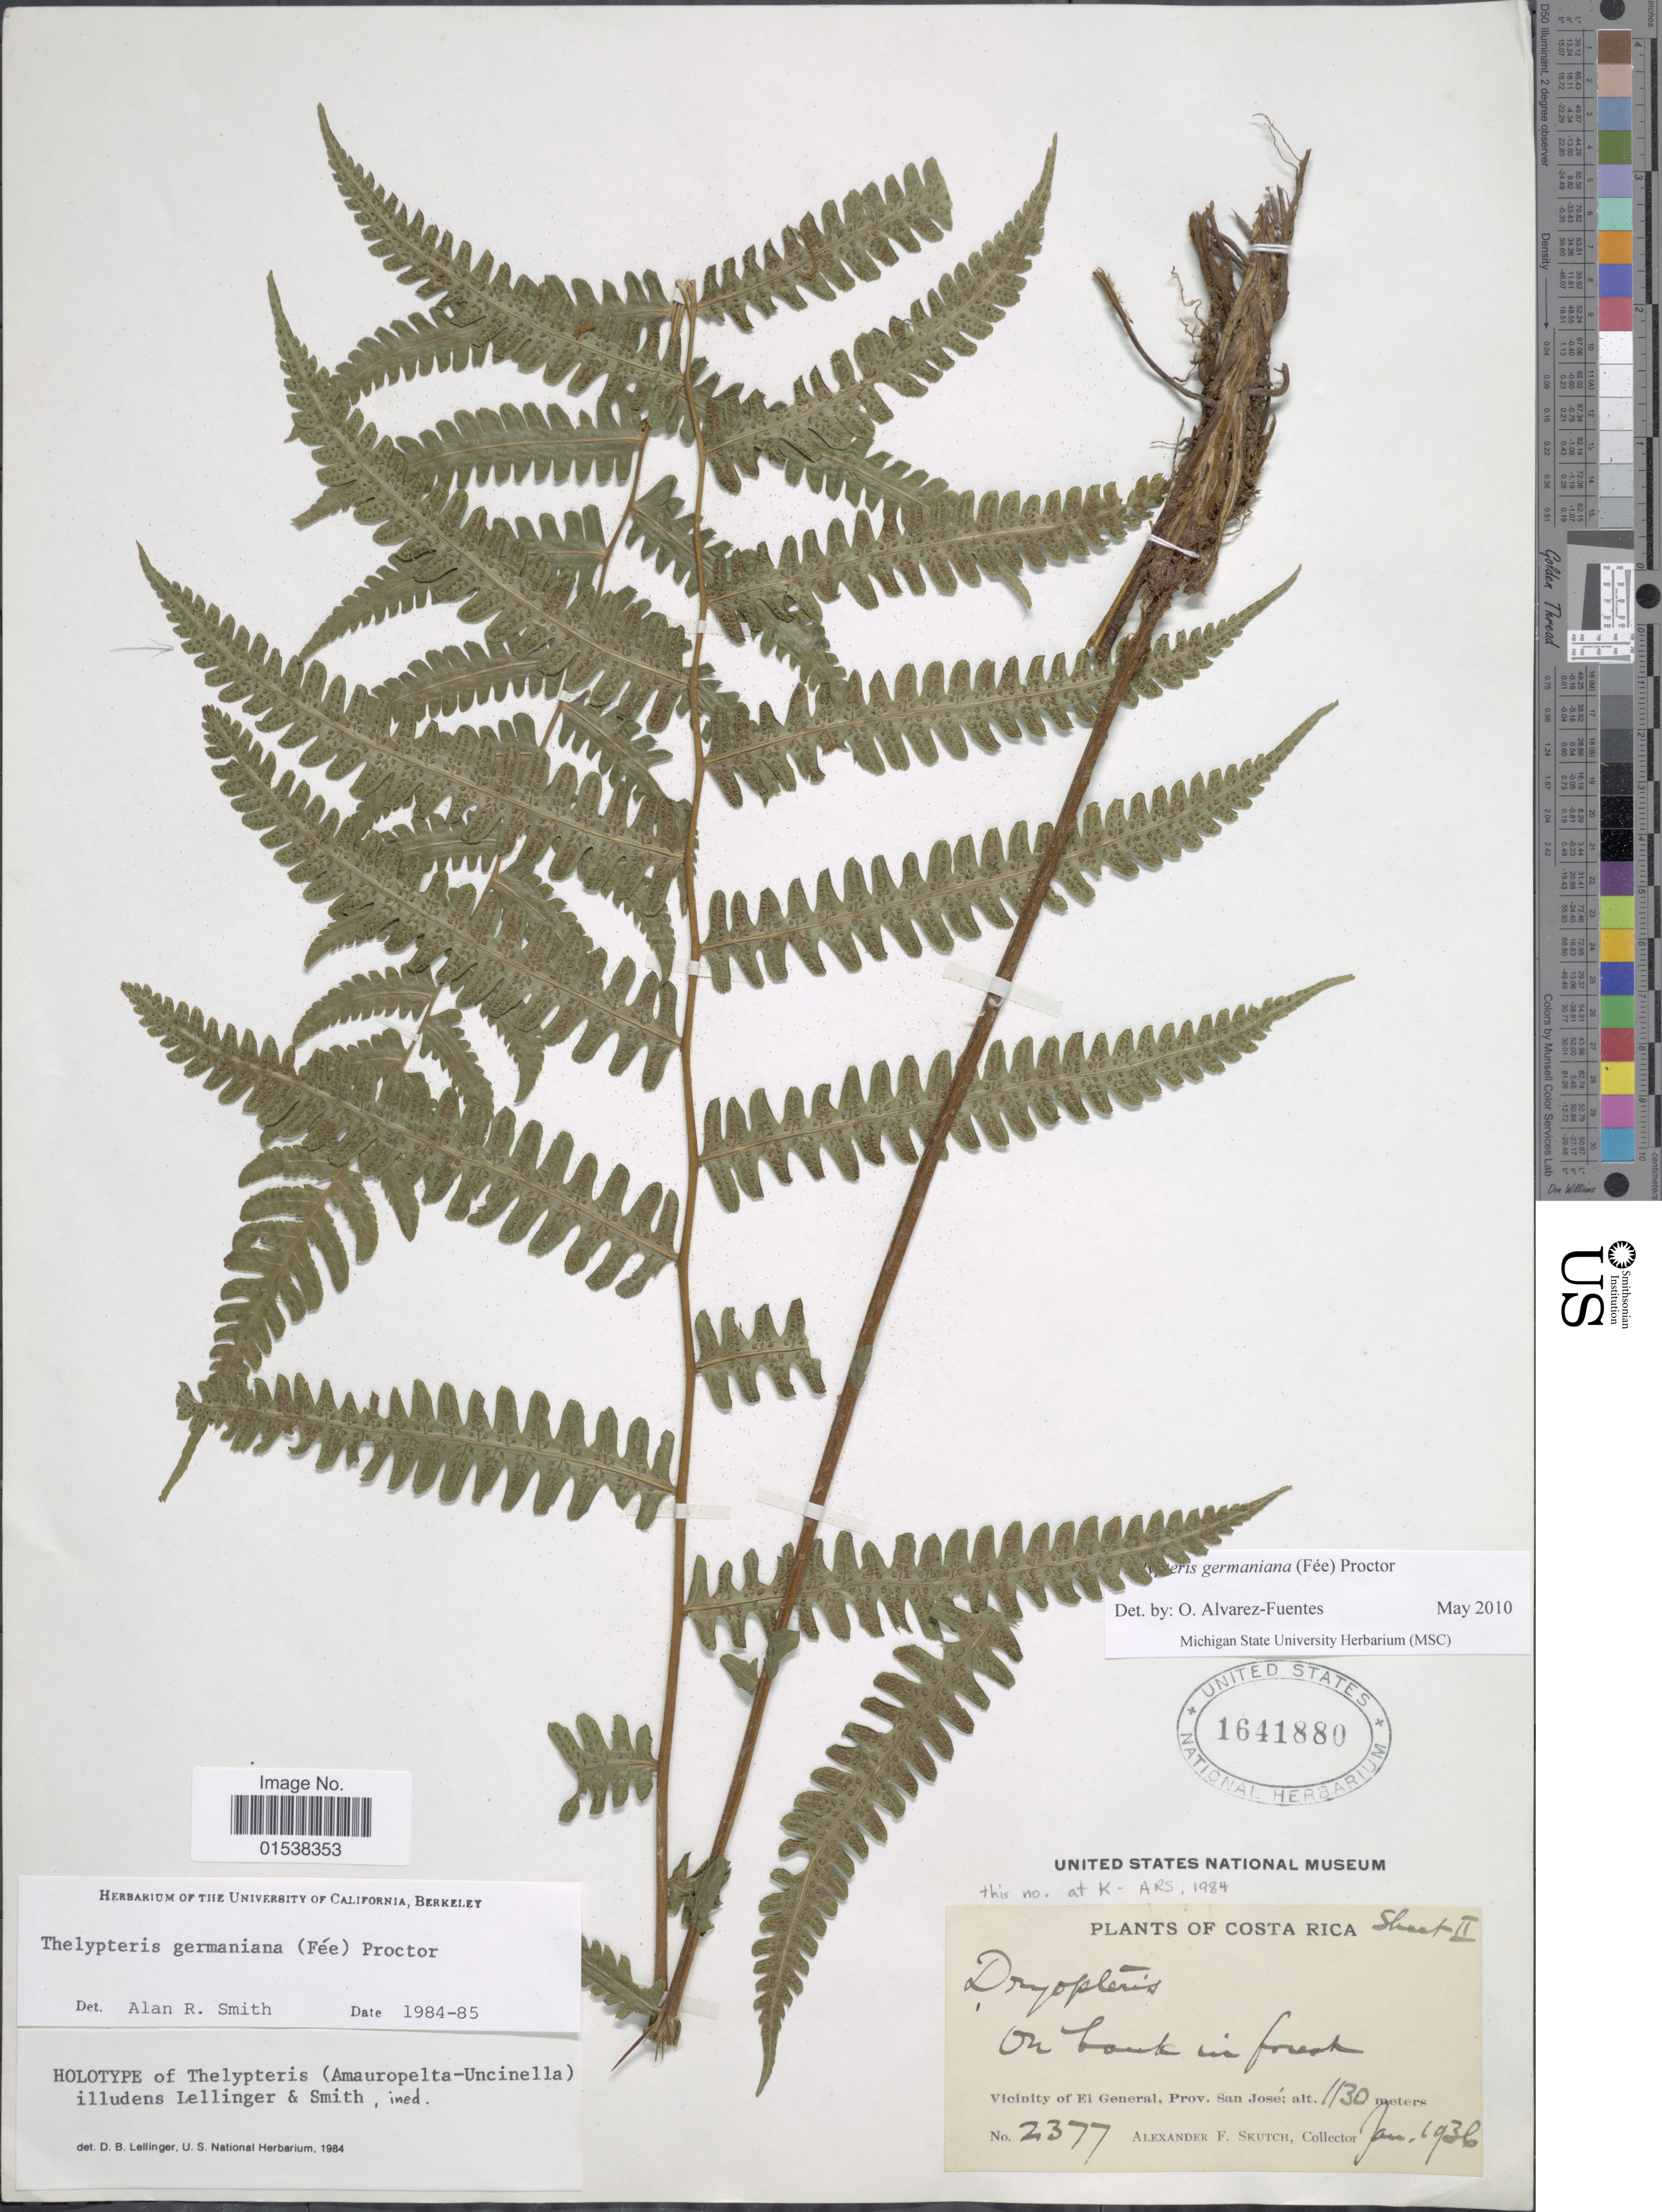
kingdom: Plantae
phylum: Tracheophyta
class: Polypodiopsida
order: Polypodiales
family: Thelypteridaceae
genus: Amauropelta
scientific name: Amauropelta germaniana (Fée) comb. nov., ined. 2015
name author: (Fée)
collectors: A. F. Skutch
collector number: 2377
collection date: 1936-01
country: Costa Rica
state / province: San José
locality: Vicinity of El General, Prov. San Jose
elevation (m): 1130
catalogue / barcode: US 1641880